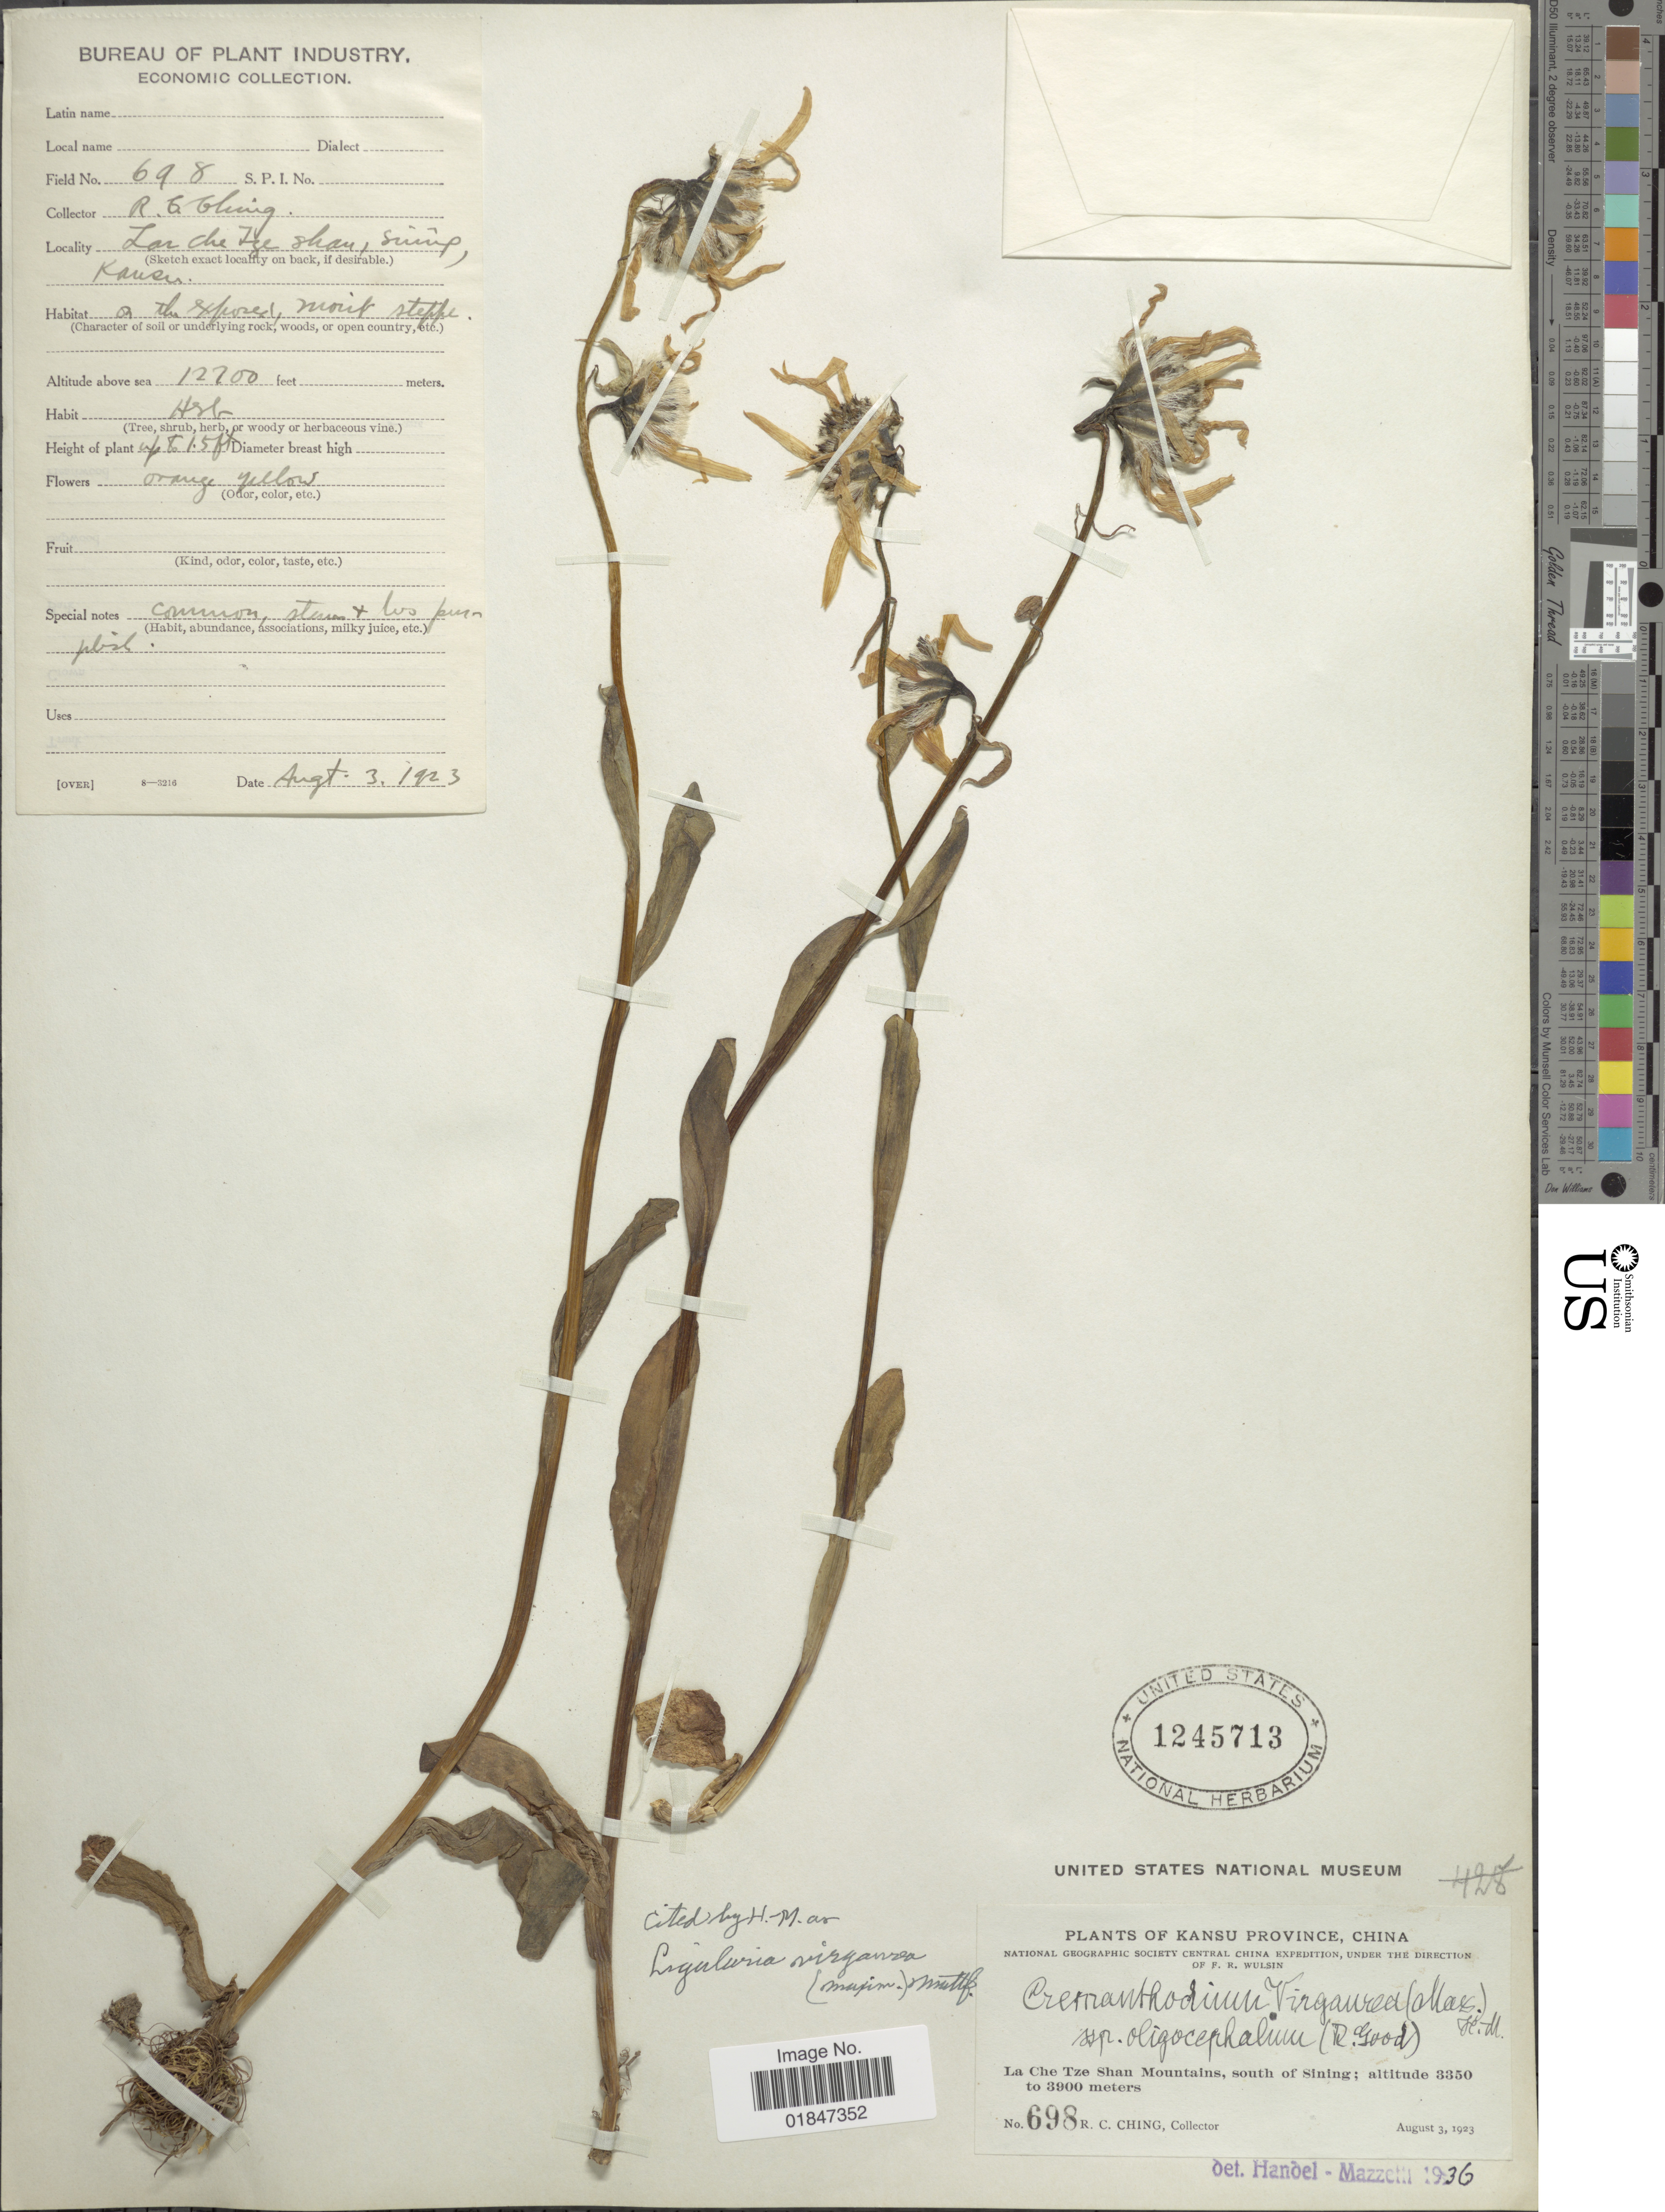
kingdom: Plantae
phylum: Tracheophyta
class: Magnoliopsida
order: Asterales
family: Asteraceae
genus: Ligularia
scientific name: Ligularia virgaurea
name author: (Maxim.) Mattf. ex Rehder & Kobuski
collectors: R. C. Ching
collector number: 698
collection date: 1923-08-03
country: China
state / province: Gansu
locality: Kansu Province, La Che Tze Shan Mountains, south of Sining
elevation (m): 12700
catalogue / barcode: US 1245713